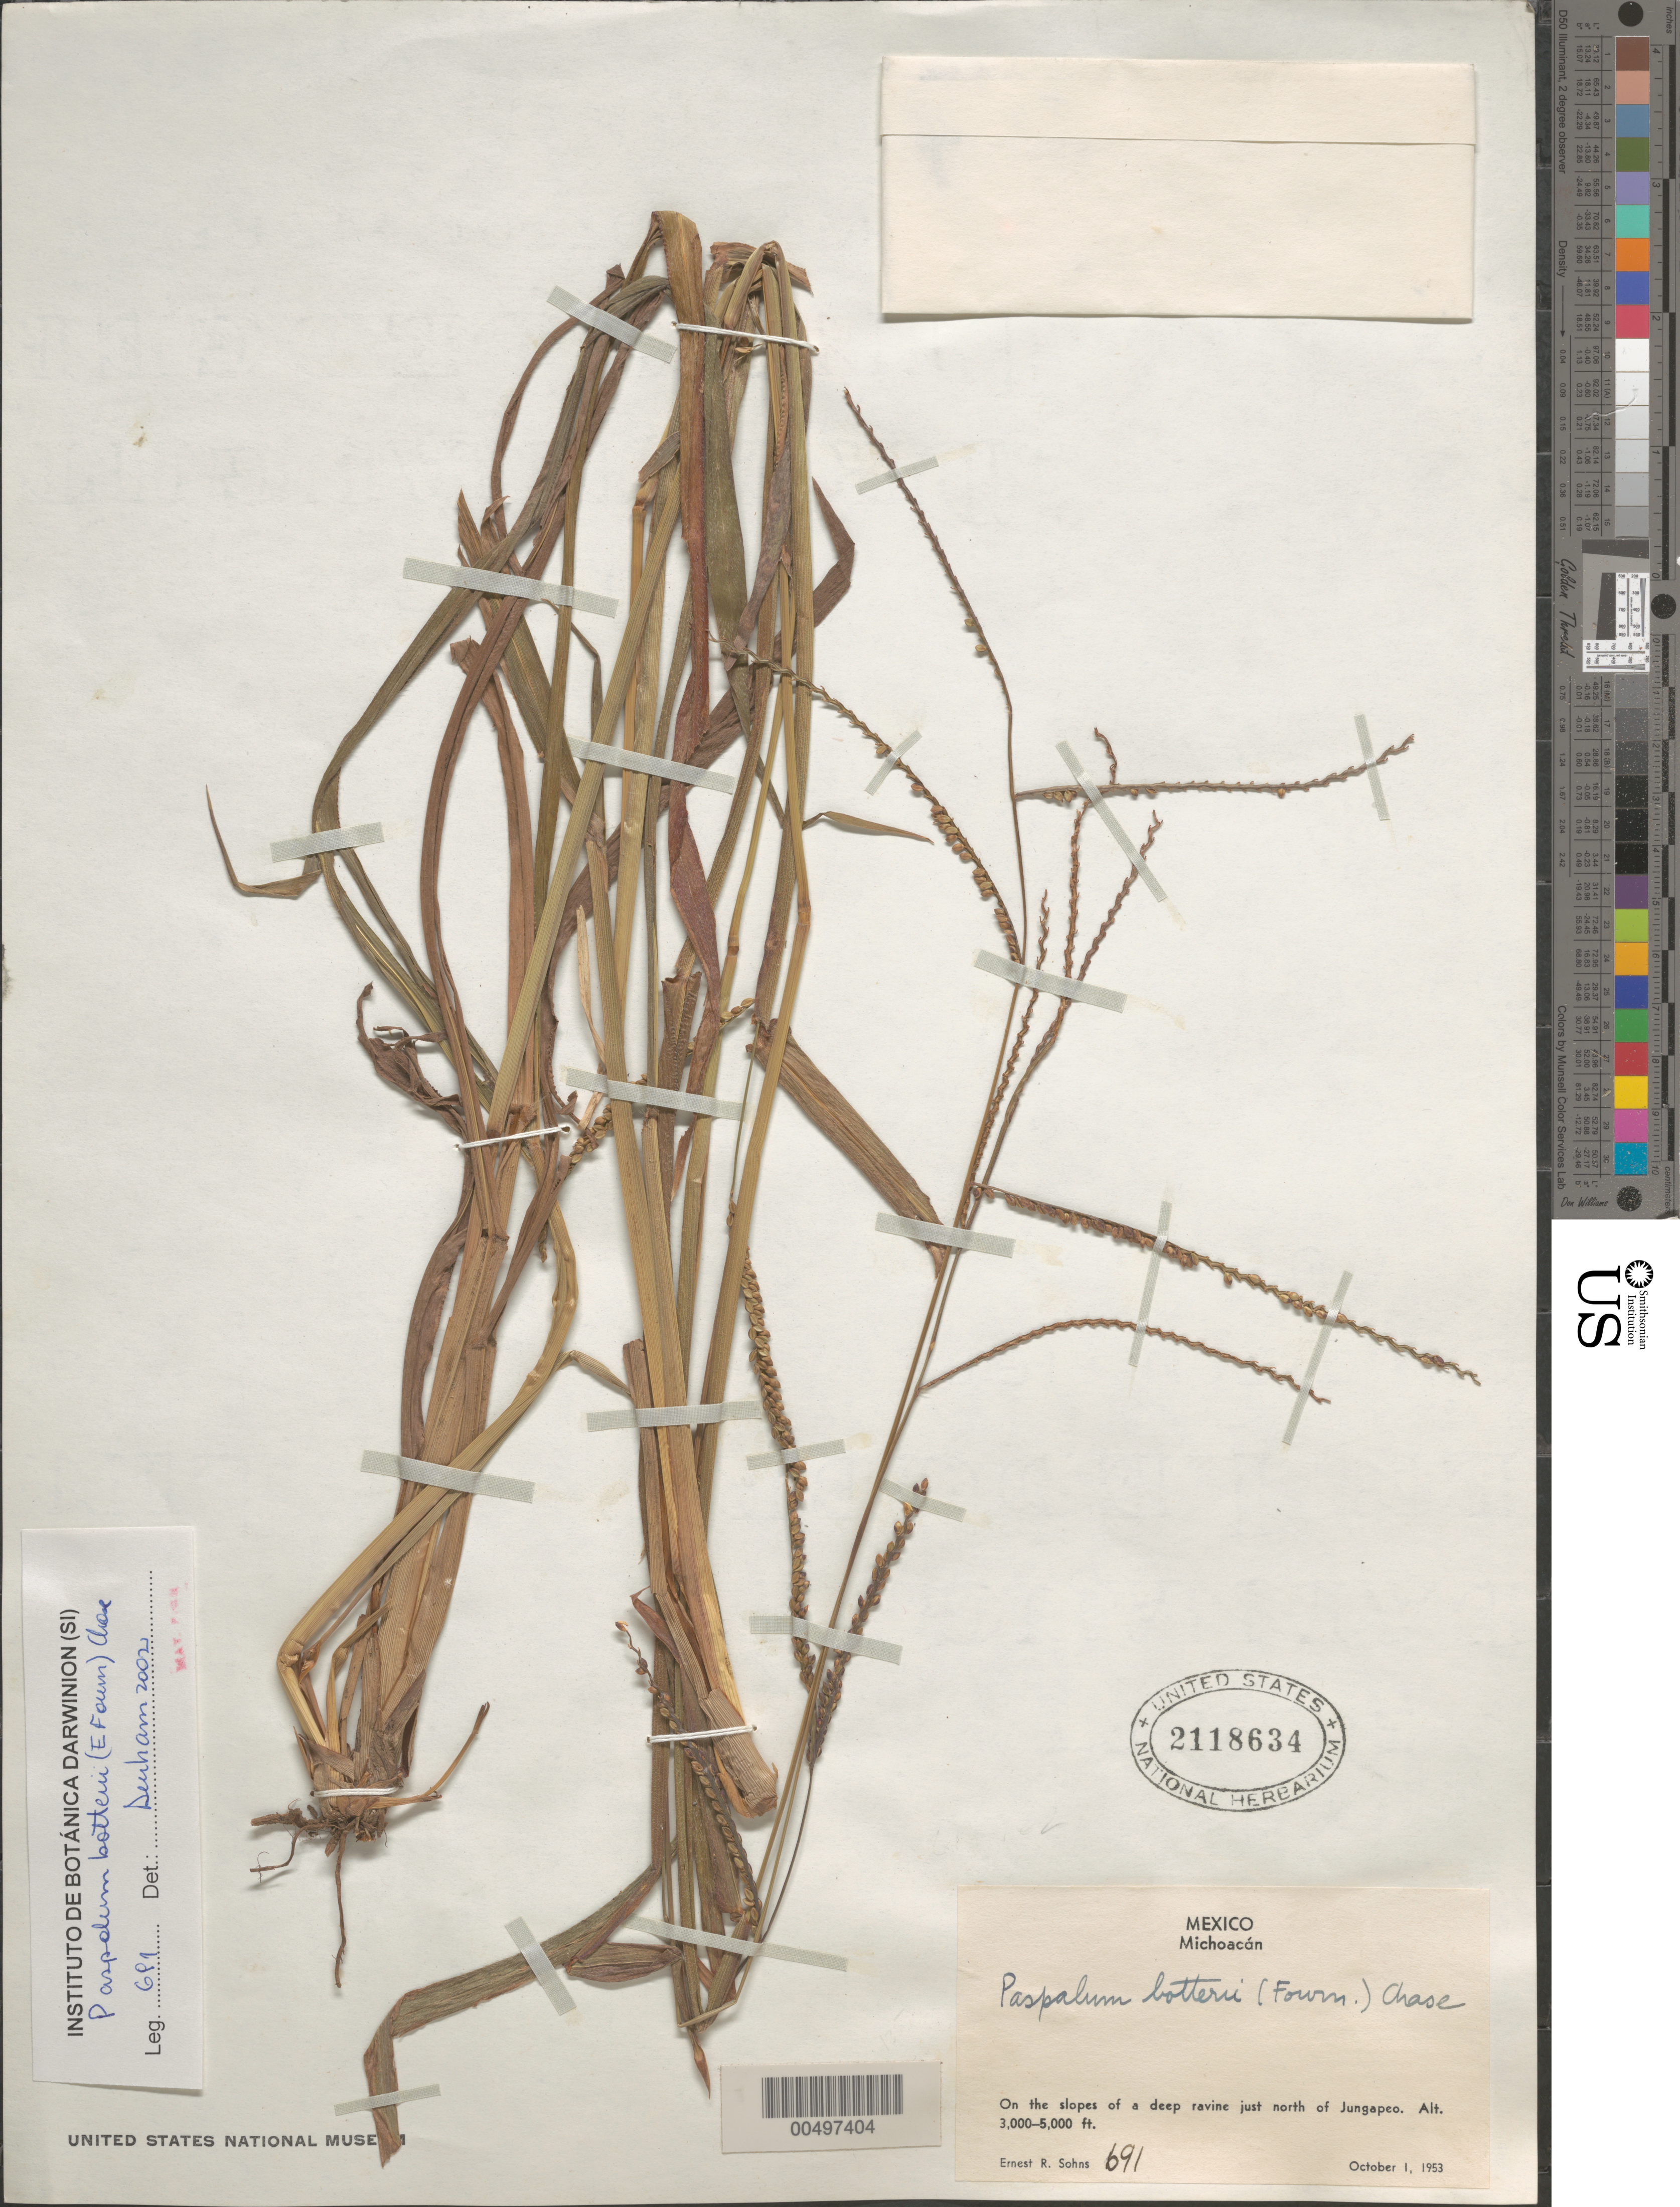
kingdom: Plantae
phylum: Tracheophyta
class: Liliopsida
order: Poales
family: Poaceae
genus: Paspalum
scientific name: Paspalum botteri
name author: (E. Fourn.) Chase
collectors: E. R. Sohns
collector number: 691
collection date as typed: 1 Oct 1953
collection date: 1953-10-01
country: Mexico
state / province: Michoacán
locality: Just N of Jungapeo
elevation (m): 914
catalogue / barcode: US 2118634